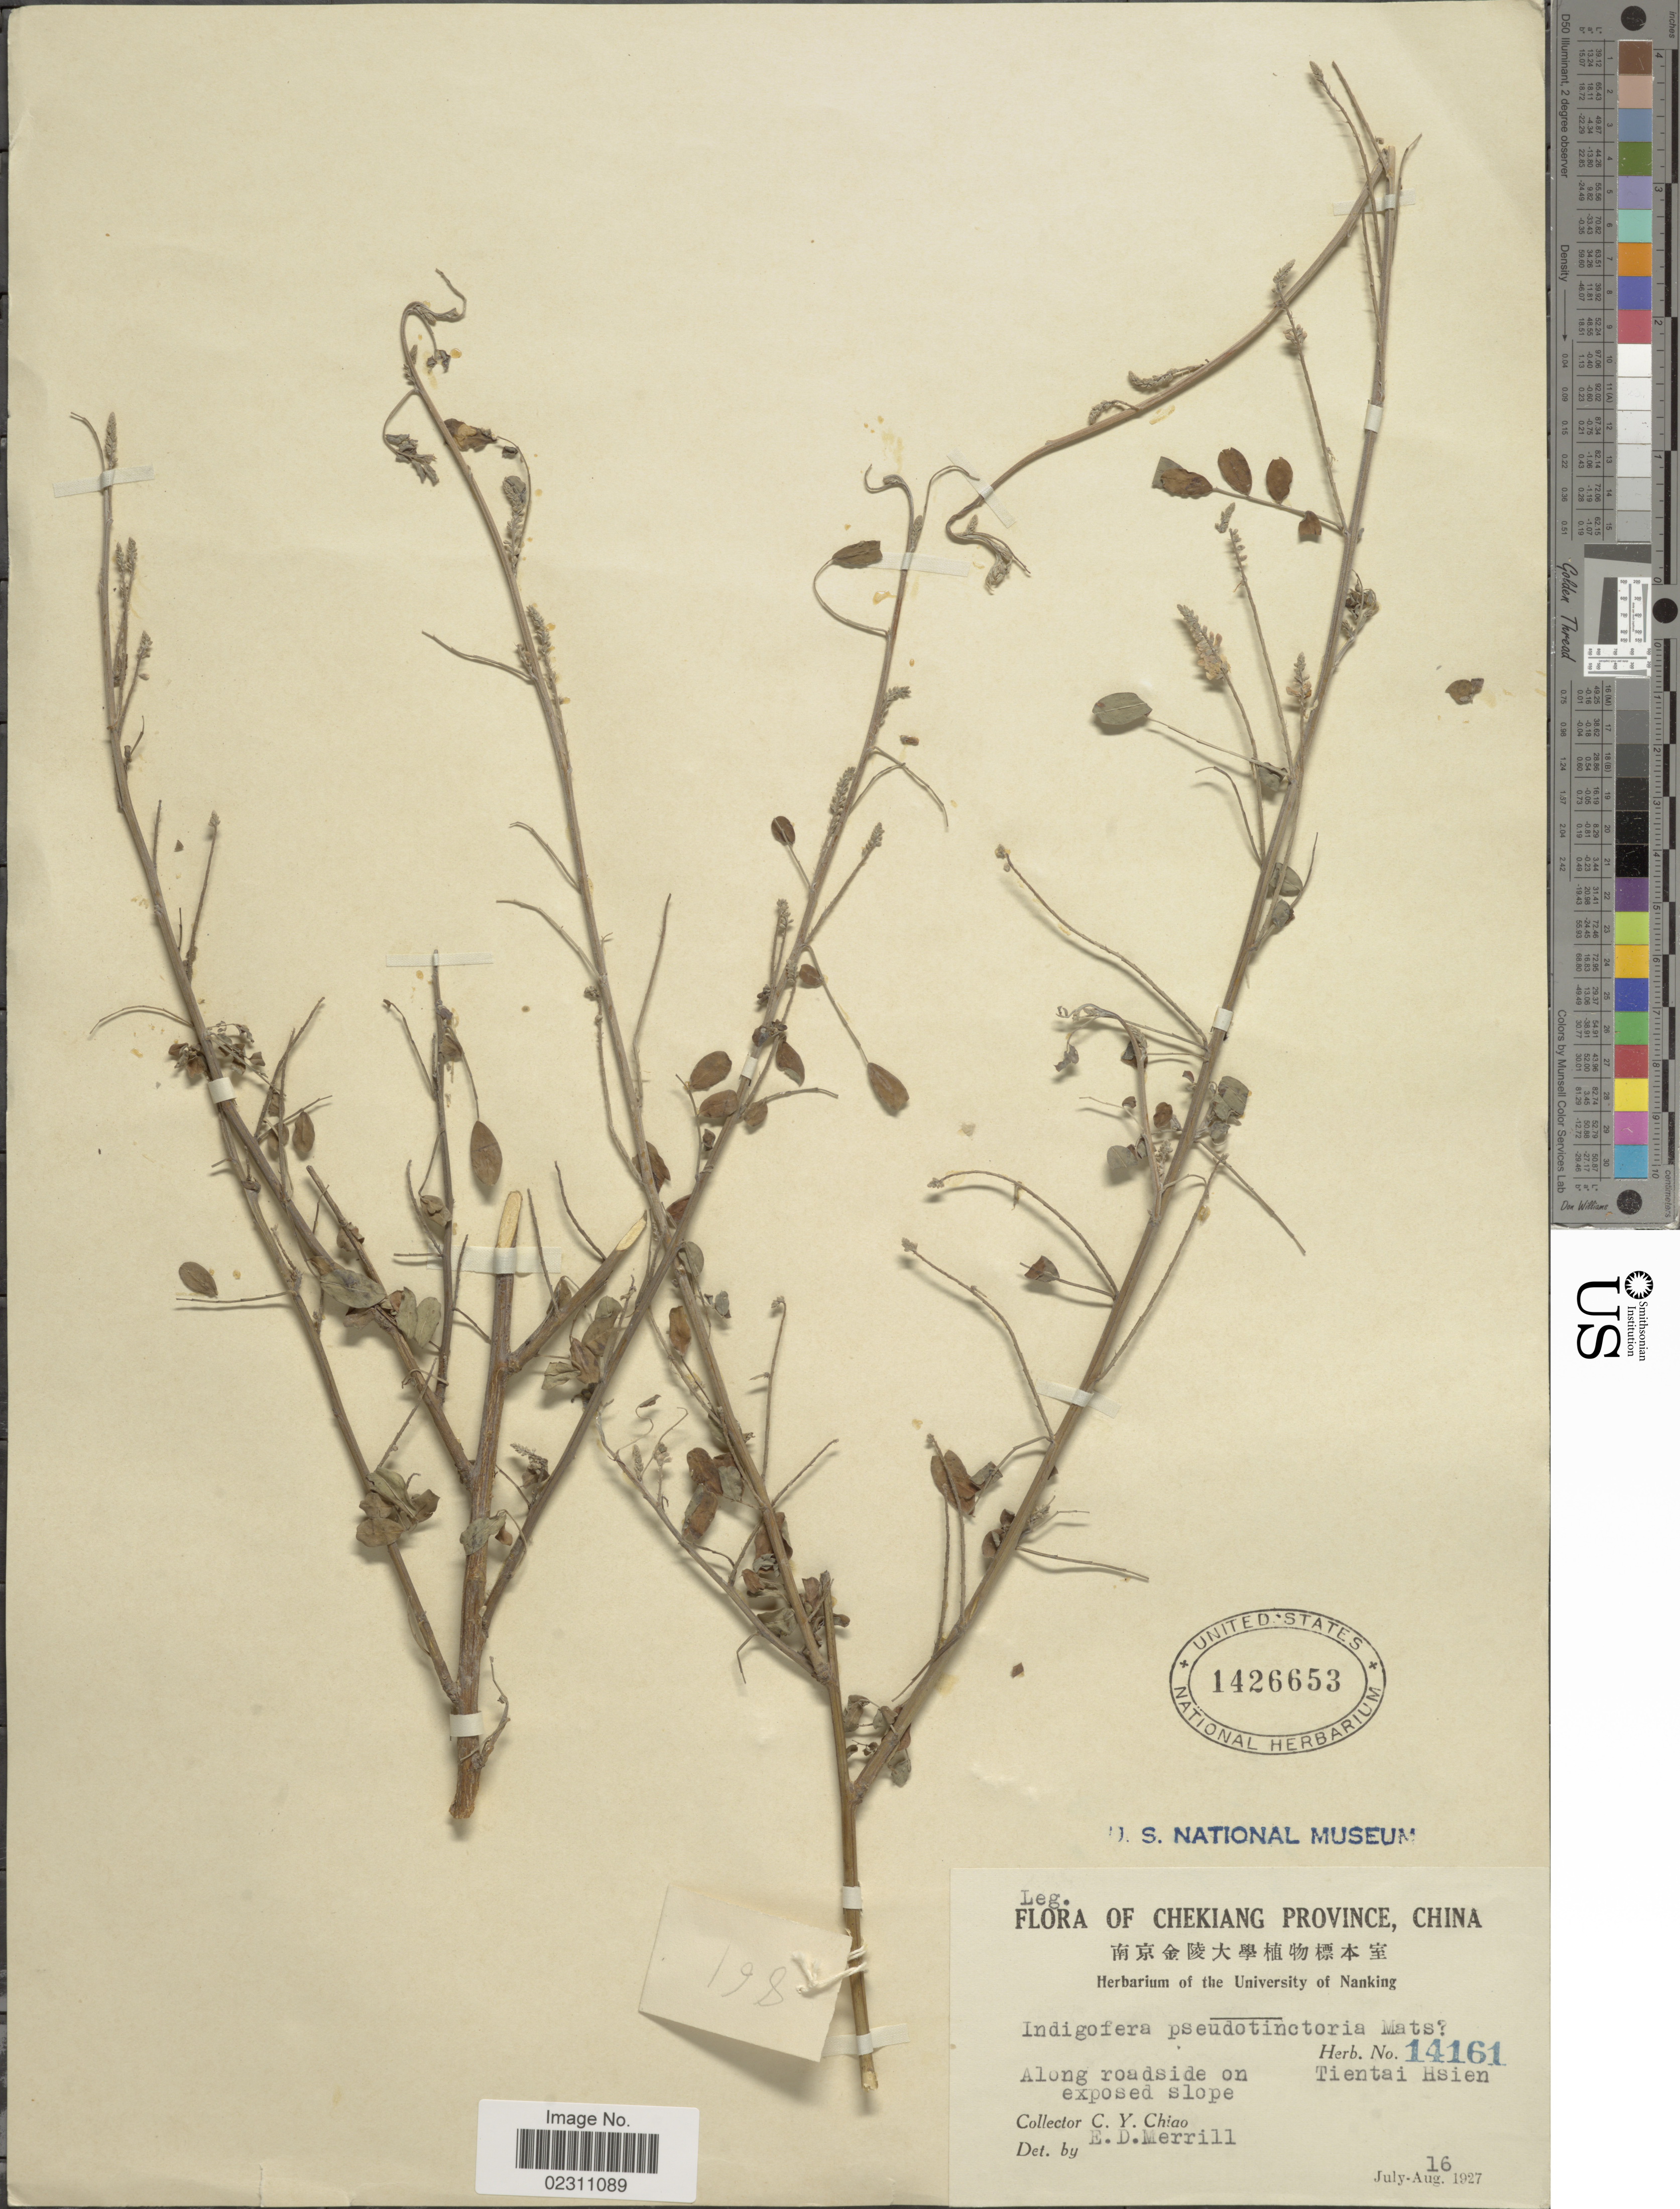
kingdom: Plantae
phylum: Tracheophyta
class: Magnoliopsida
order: Fabales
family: Fabaceae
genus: Indigofera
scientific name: Indigofera pseudotinctoria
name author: Matsum.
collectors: C. Y. Chiao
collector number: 14161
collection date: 1927-07-16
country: China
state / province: Zhejiang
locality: Chekiang Province, Tientai Hsien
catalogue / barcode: US 1426653